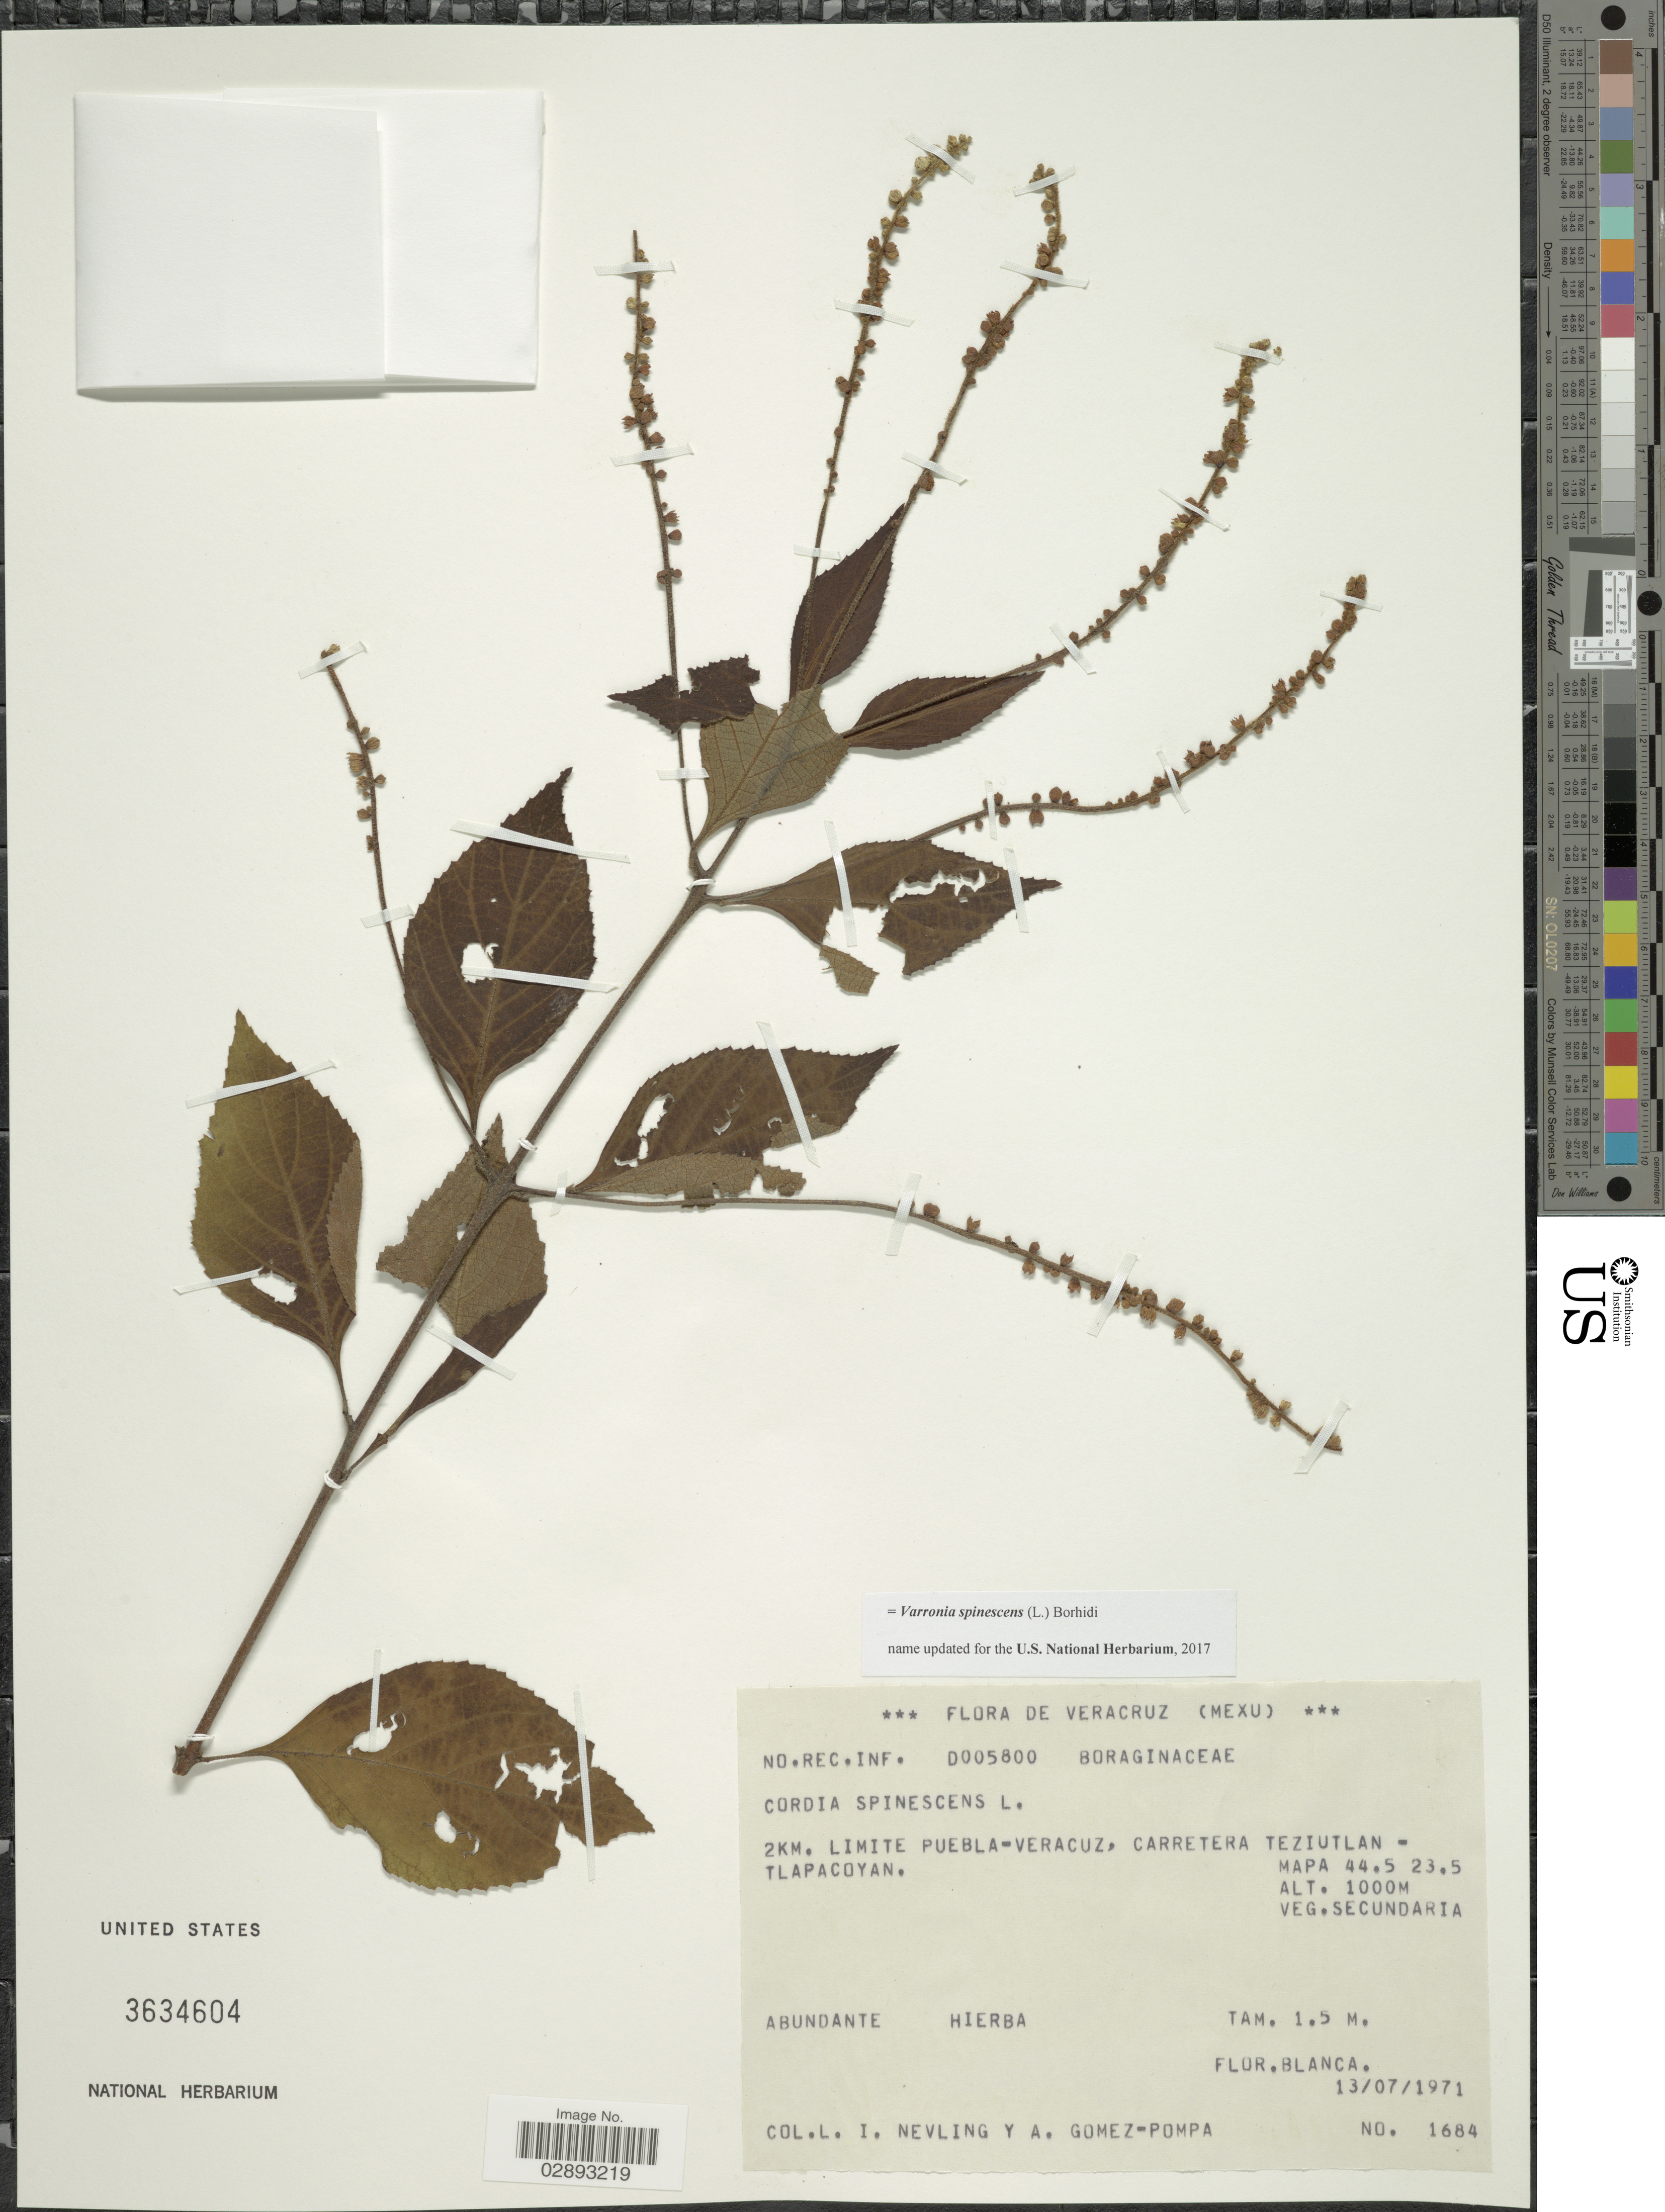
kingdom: Plantae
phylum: Tracheophyta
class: Magnoliopsida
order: Boraginales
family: Cordiaceae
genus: Varronia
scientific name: Varronia spinescens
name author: (L.) Borhidi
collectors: I. Nevling & A. Gómez Pompa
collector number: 1684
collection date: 1971-07-13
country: Mexico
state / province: Veracruz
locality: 2 km. limite Puebla-Veracruz, carretera Teziutlan- Tlapacoyan. Mapa 44.5 23.5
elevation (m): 1000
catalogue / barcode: US 3634604